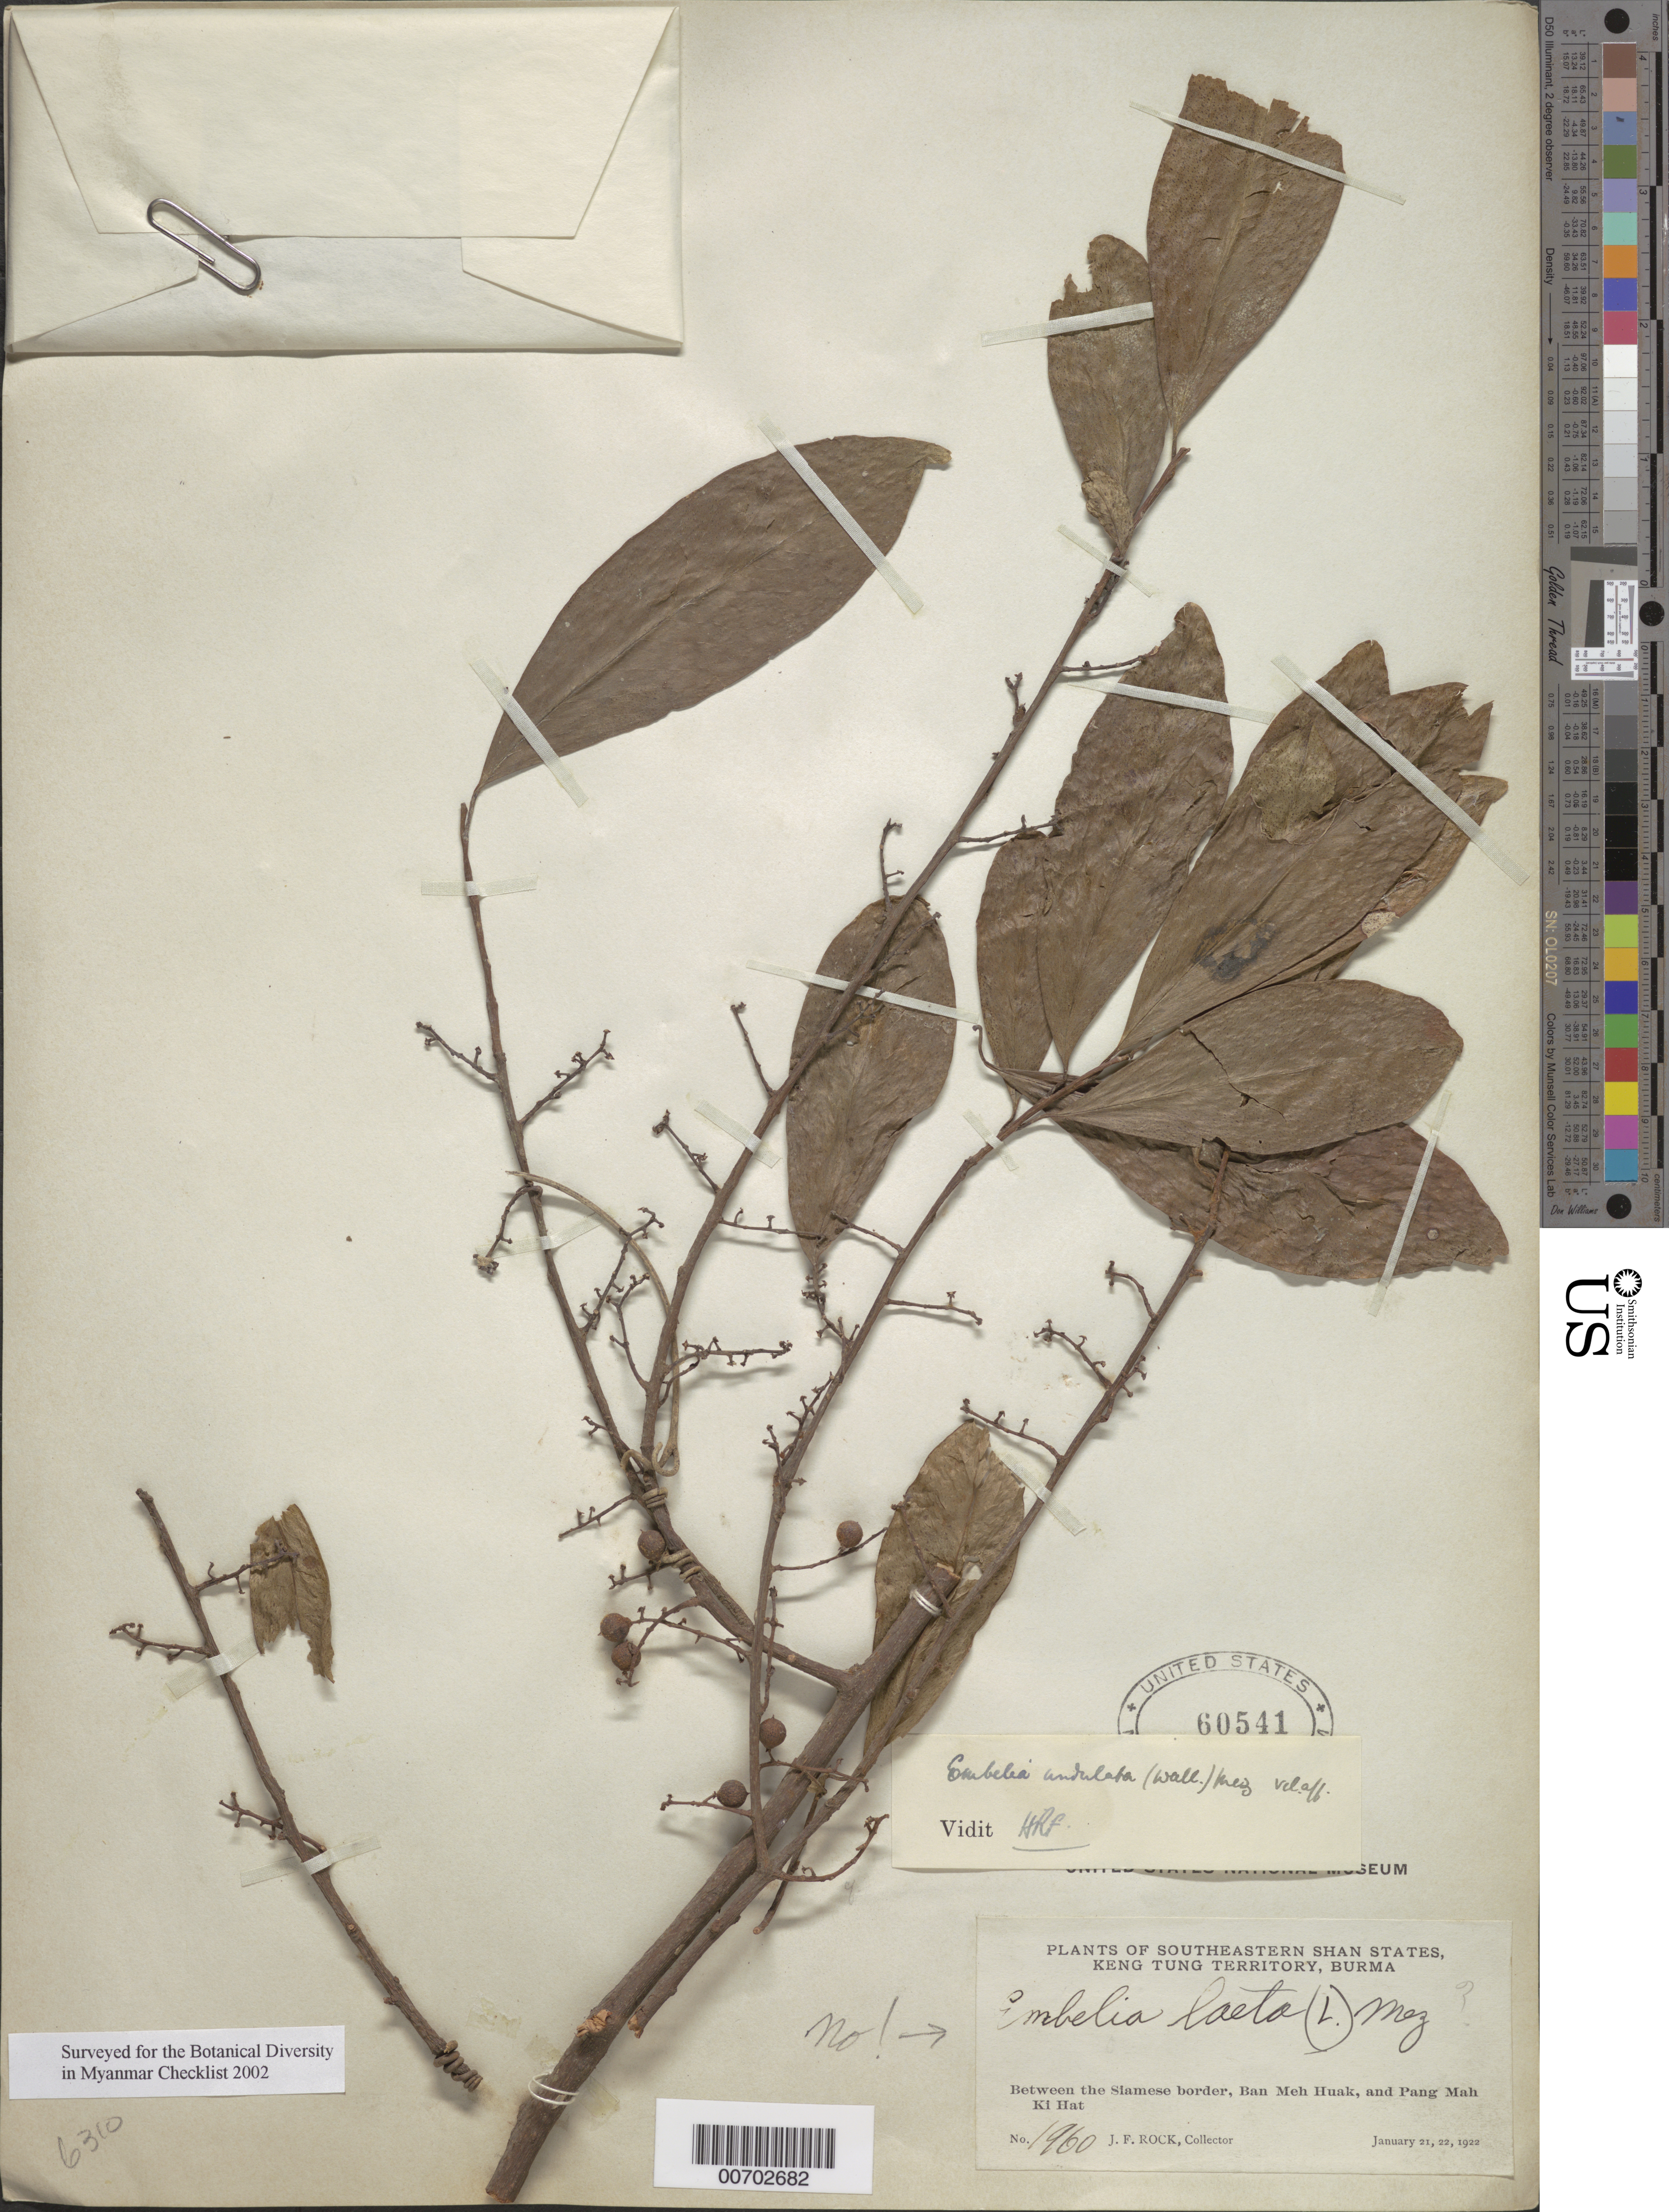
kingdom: Plantae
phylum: Tracheophyta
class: Magnoliopsida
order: Ericales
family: Primulaceae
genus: Embelia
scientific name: Embelia undulata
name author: (Wall.) Mez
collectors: J. F. Rock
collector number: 1960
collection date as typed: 21 Jan 1922 to 22 Jan 1922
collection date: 1922-01-21/1922-01-22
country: Myanmar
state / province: Shan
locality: Southeastern Shan States, Keng Tung Terr., betw. Siamese border, Ban Meh Huak & Pang Mah Ki Hat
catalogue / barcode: US 60541